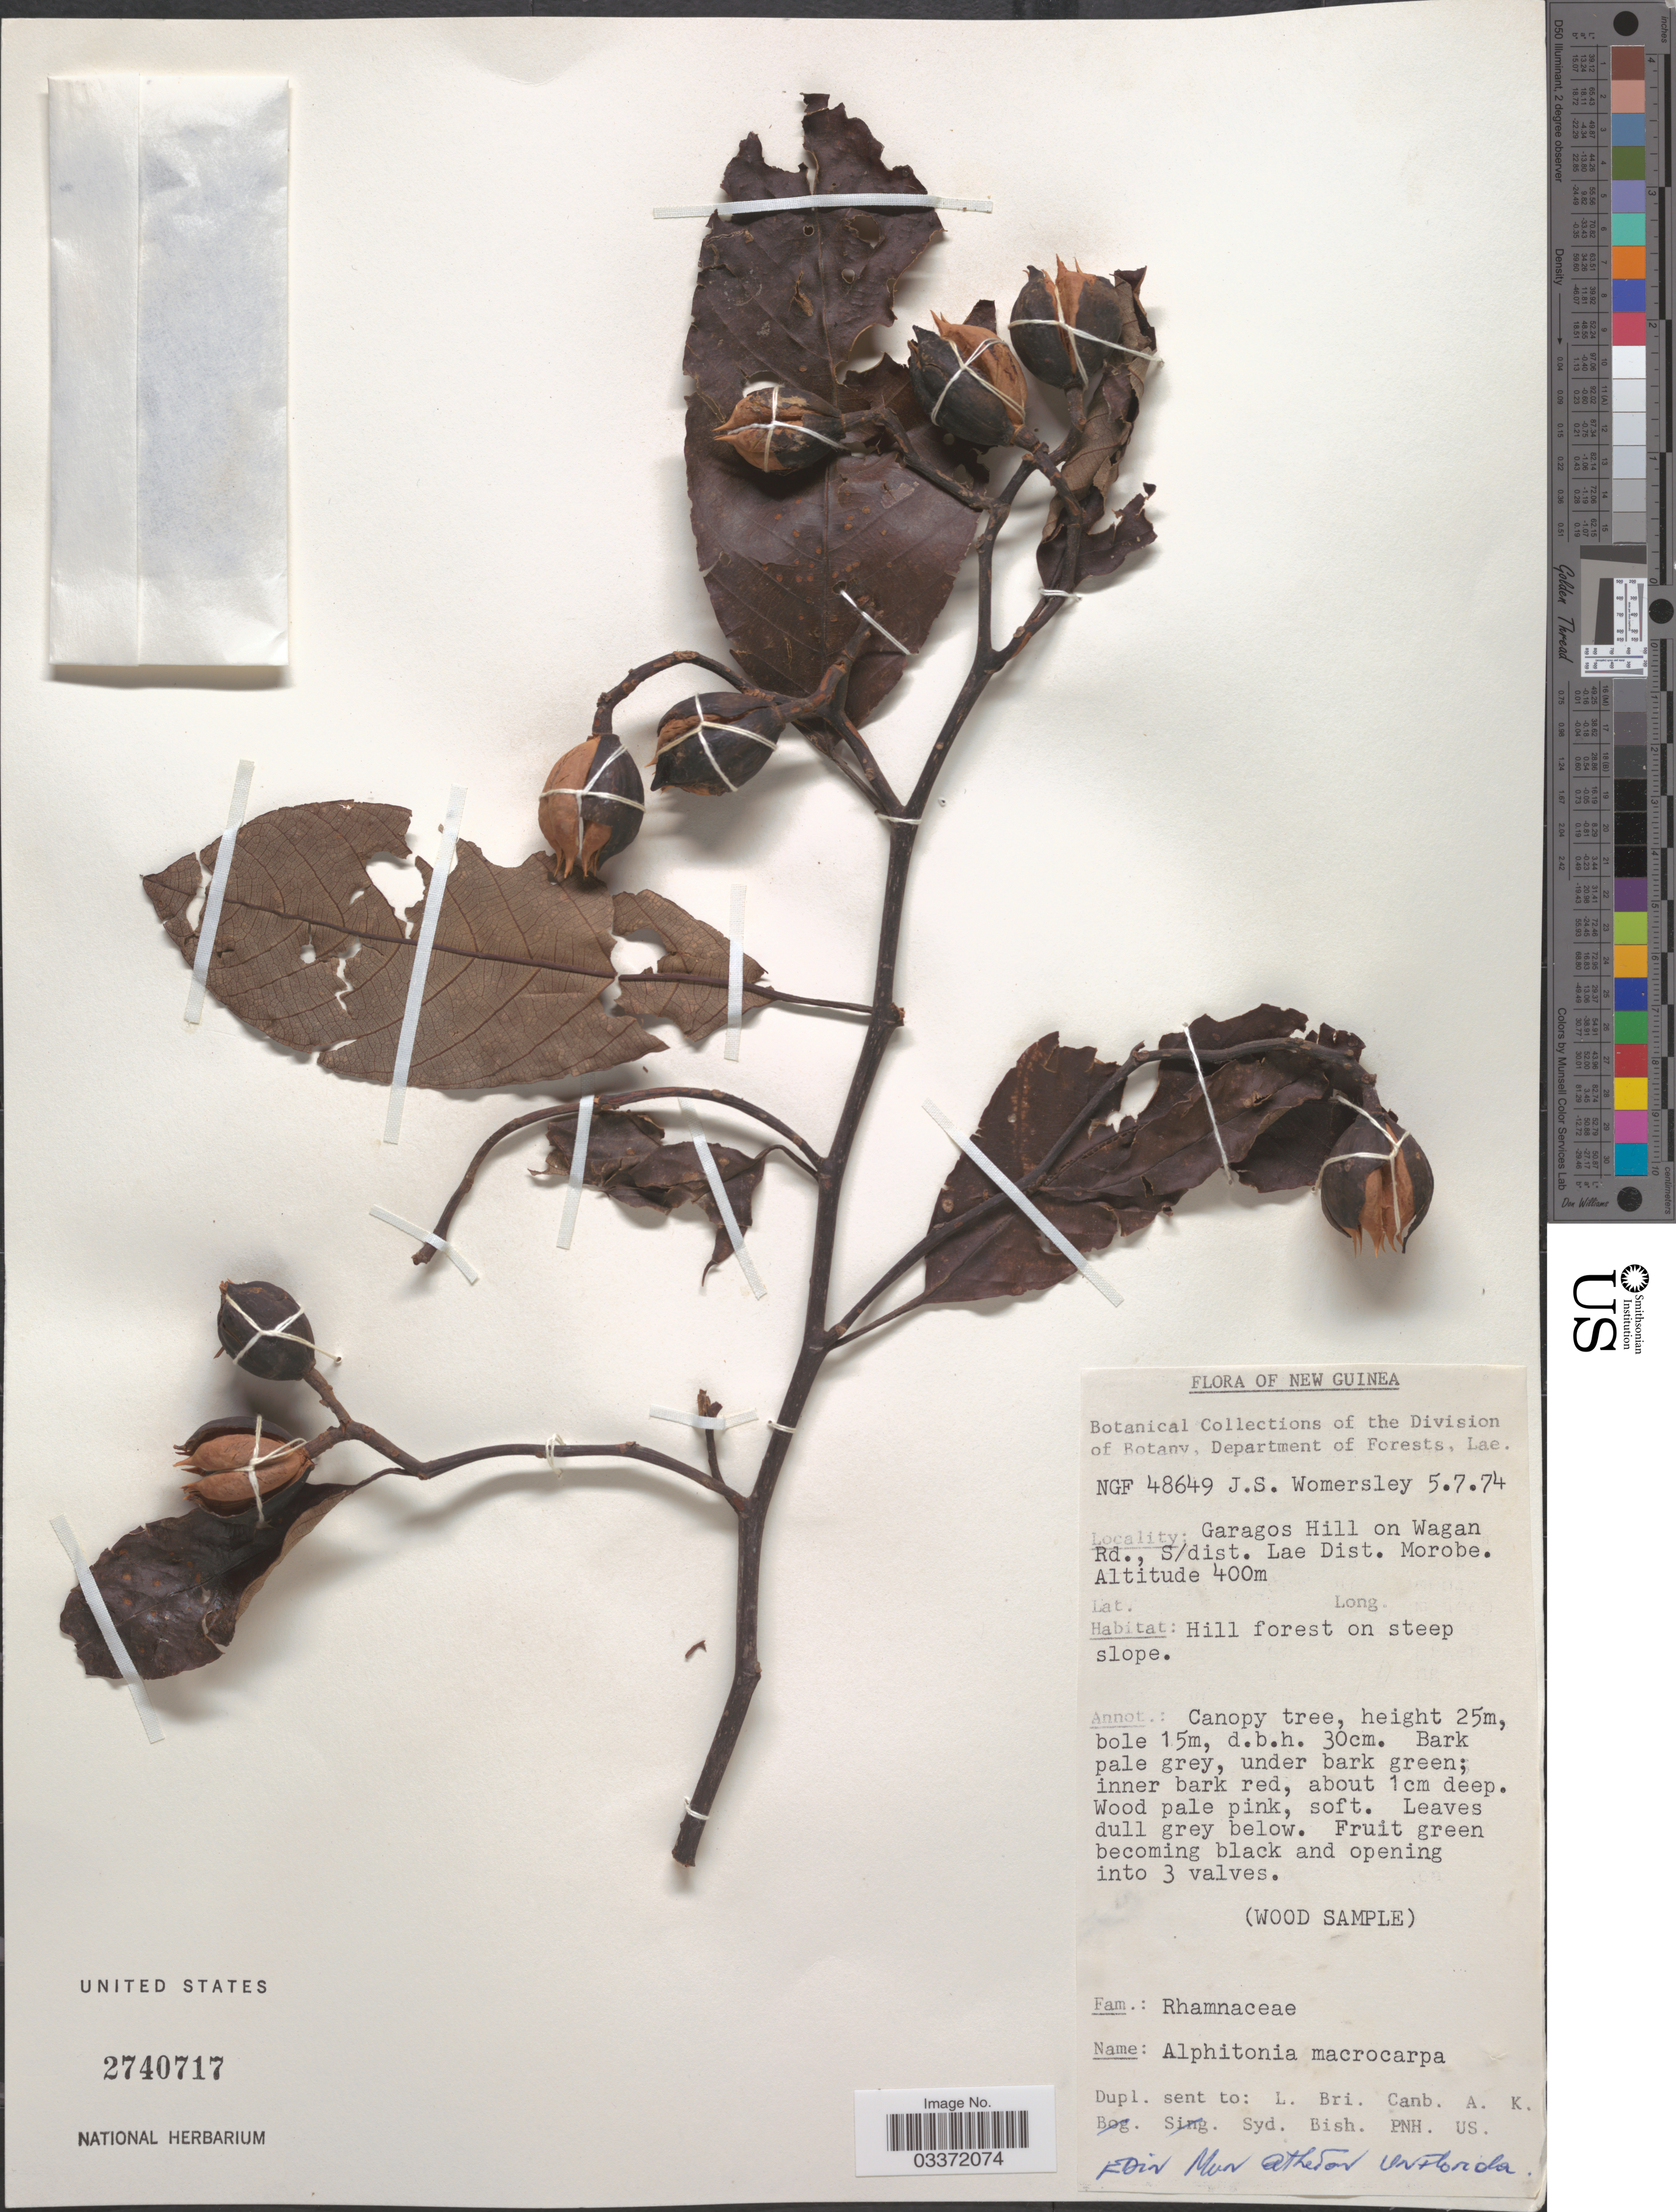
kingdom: Plantae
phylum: Tracheophyta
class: Magnoliopsida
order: Rosales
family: Rhamnaceae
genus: Alphitonia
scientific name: Alphitonia macrocarpa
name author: Mansf.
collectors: J. S. Womersley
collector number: NGF 48649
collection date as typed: Transcribed d/m/y: 5/7/74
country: Papua New Guinea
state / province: Morobe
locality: New Guinea. Garagos Hill on Wagan Rd., S/dist. Lae Dist.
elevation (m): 400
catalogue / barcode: US 2740717